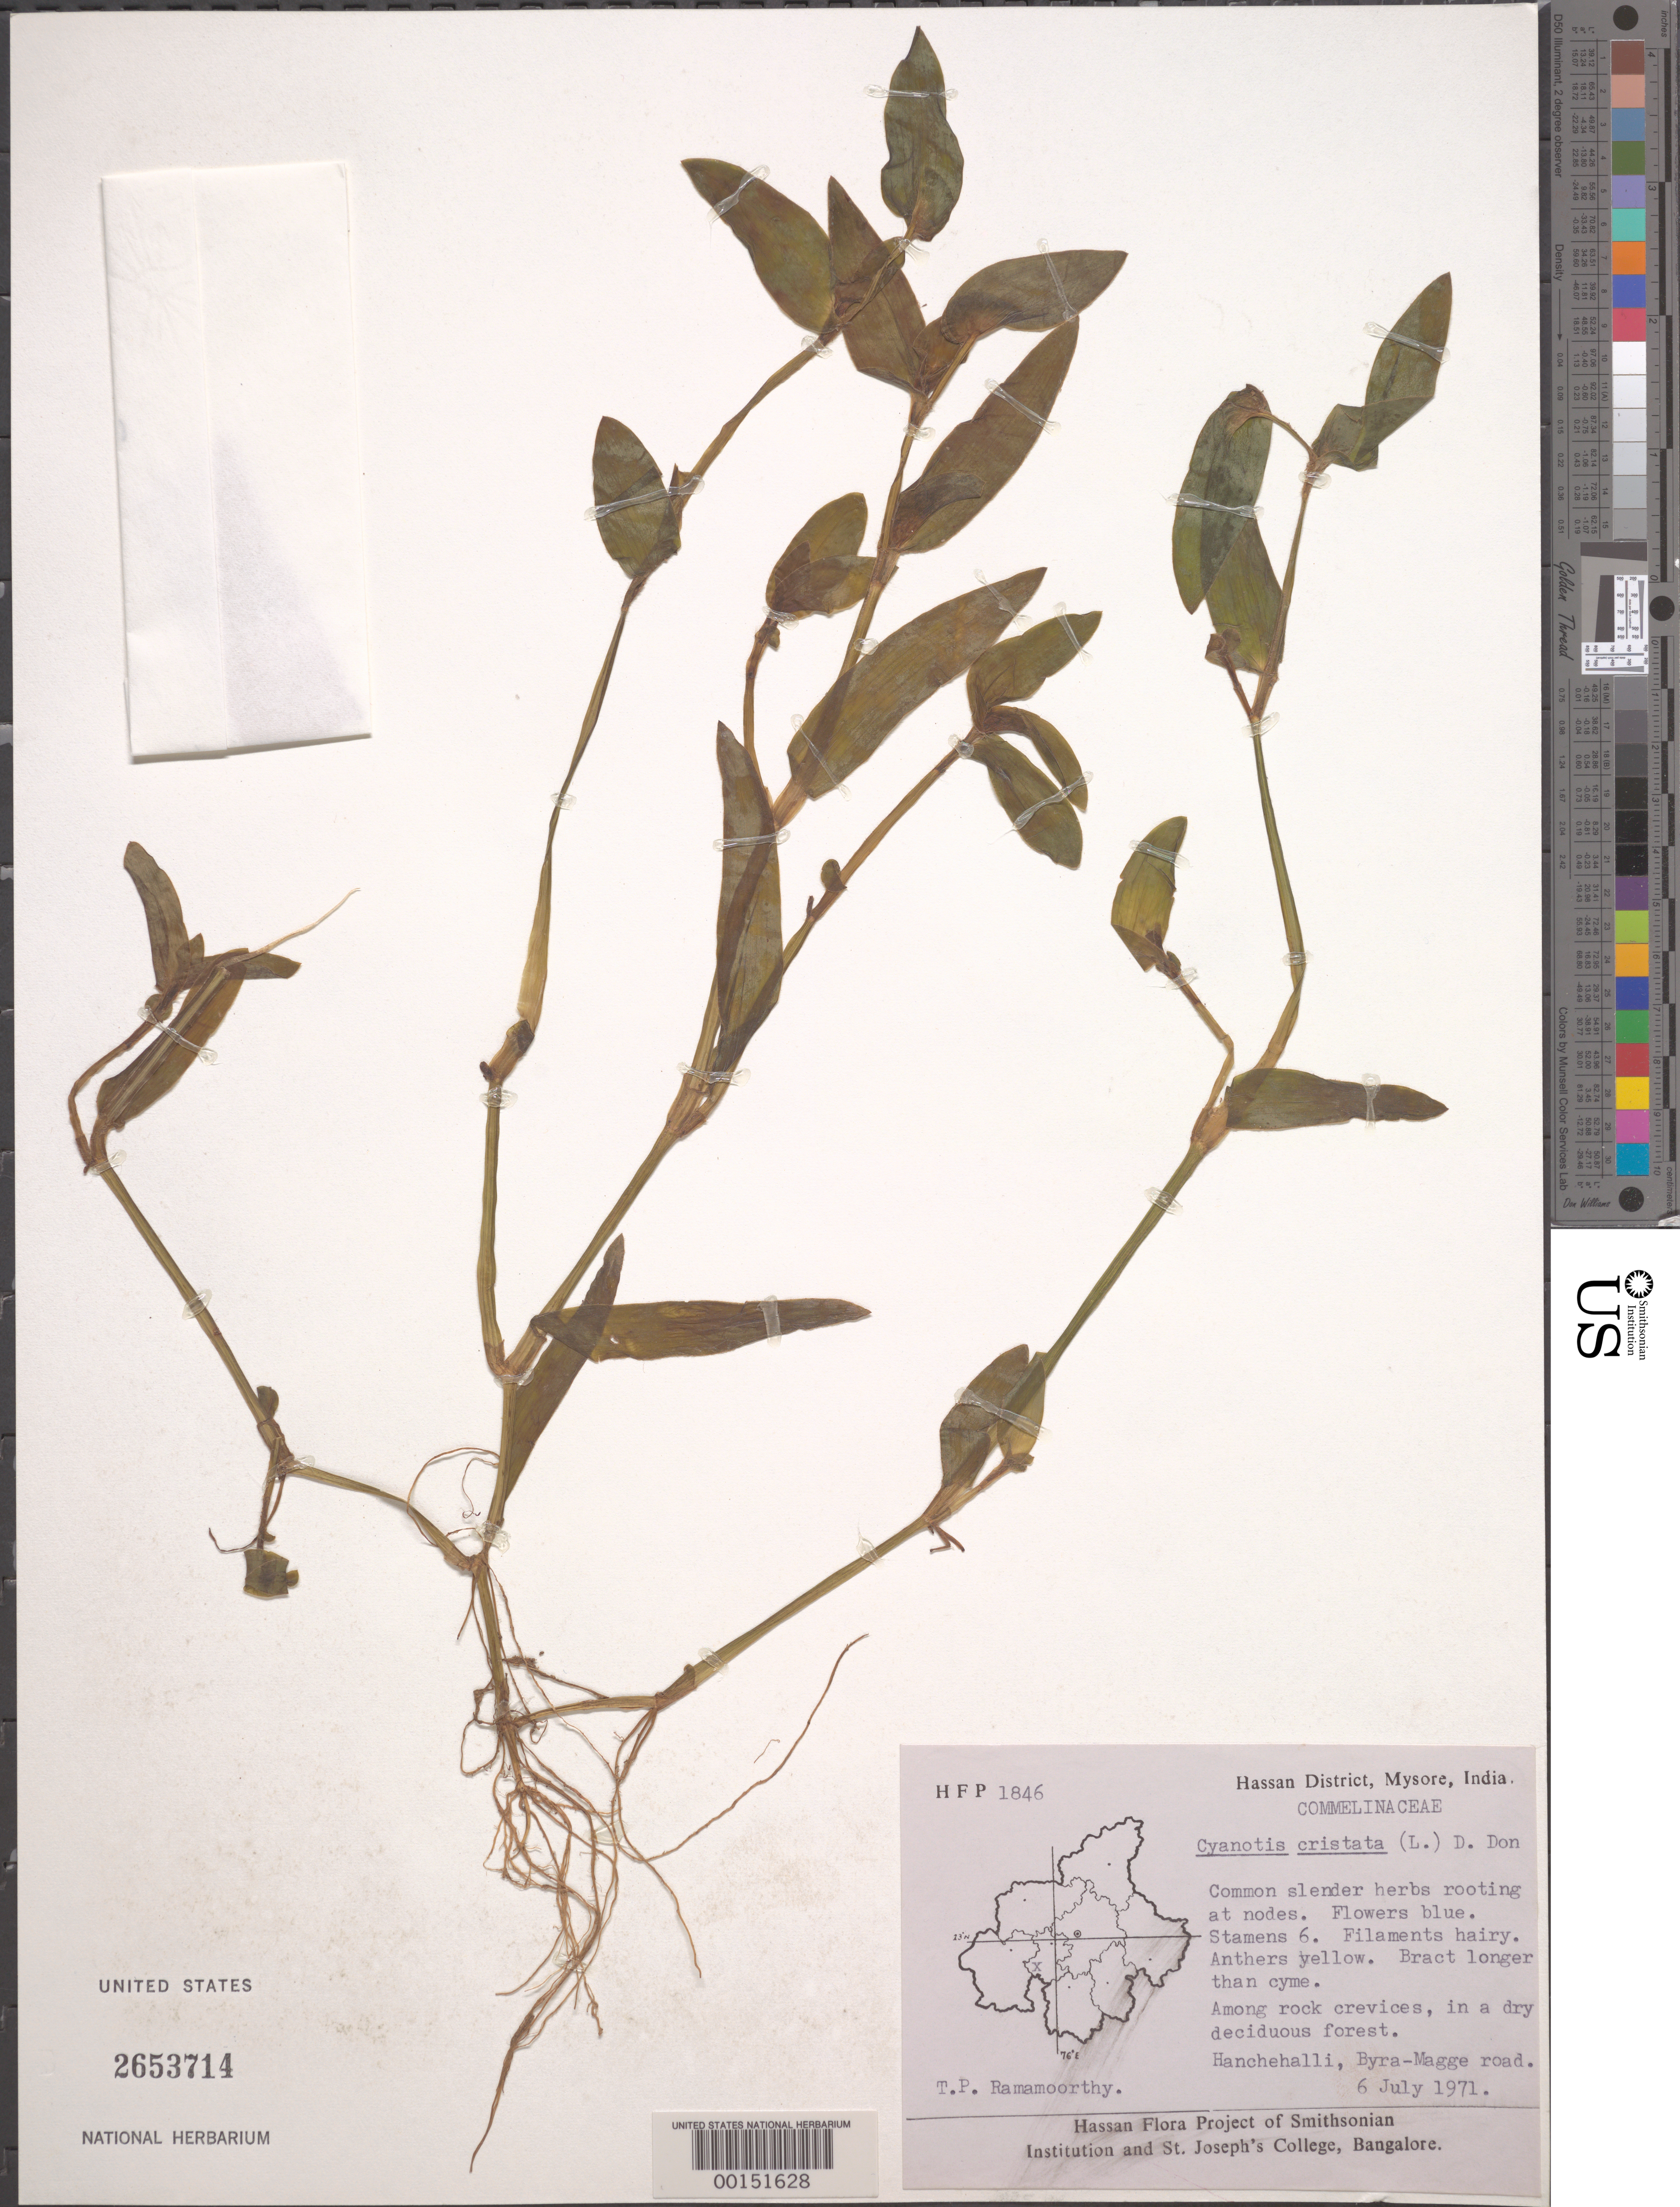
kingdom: Plantae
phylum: Tracheophyta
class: Liliopsida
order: Commelinales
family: Commelinaceae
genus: Cyanotis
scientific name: Cyanotis cristata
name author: (L.) D. Don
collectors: T. P. Ramamoorthy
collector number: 1846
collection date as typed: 06 Jul 1971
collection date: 1971-07-06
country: India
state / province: Karnataka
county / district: Hassan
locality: Hanchehalli, mysore state [mysore state = karnataka.]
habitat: Rock crevices; dry deciduous forest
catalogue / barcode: US 2653714